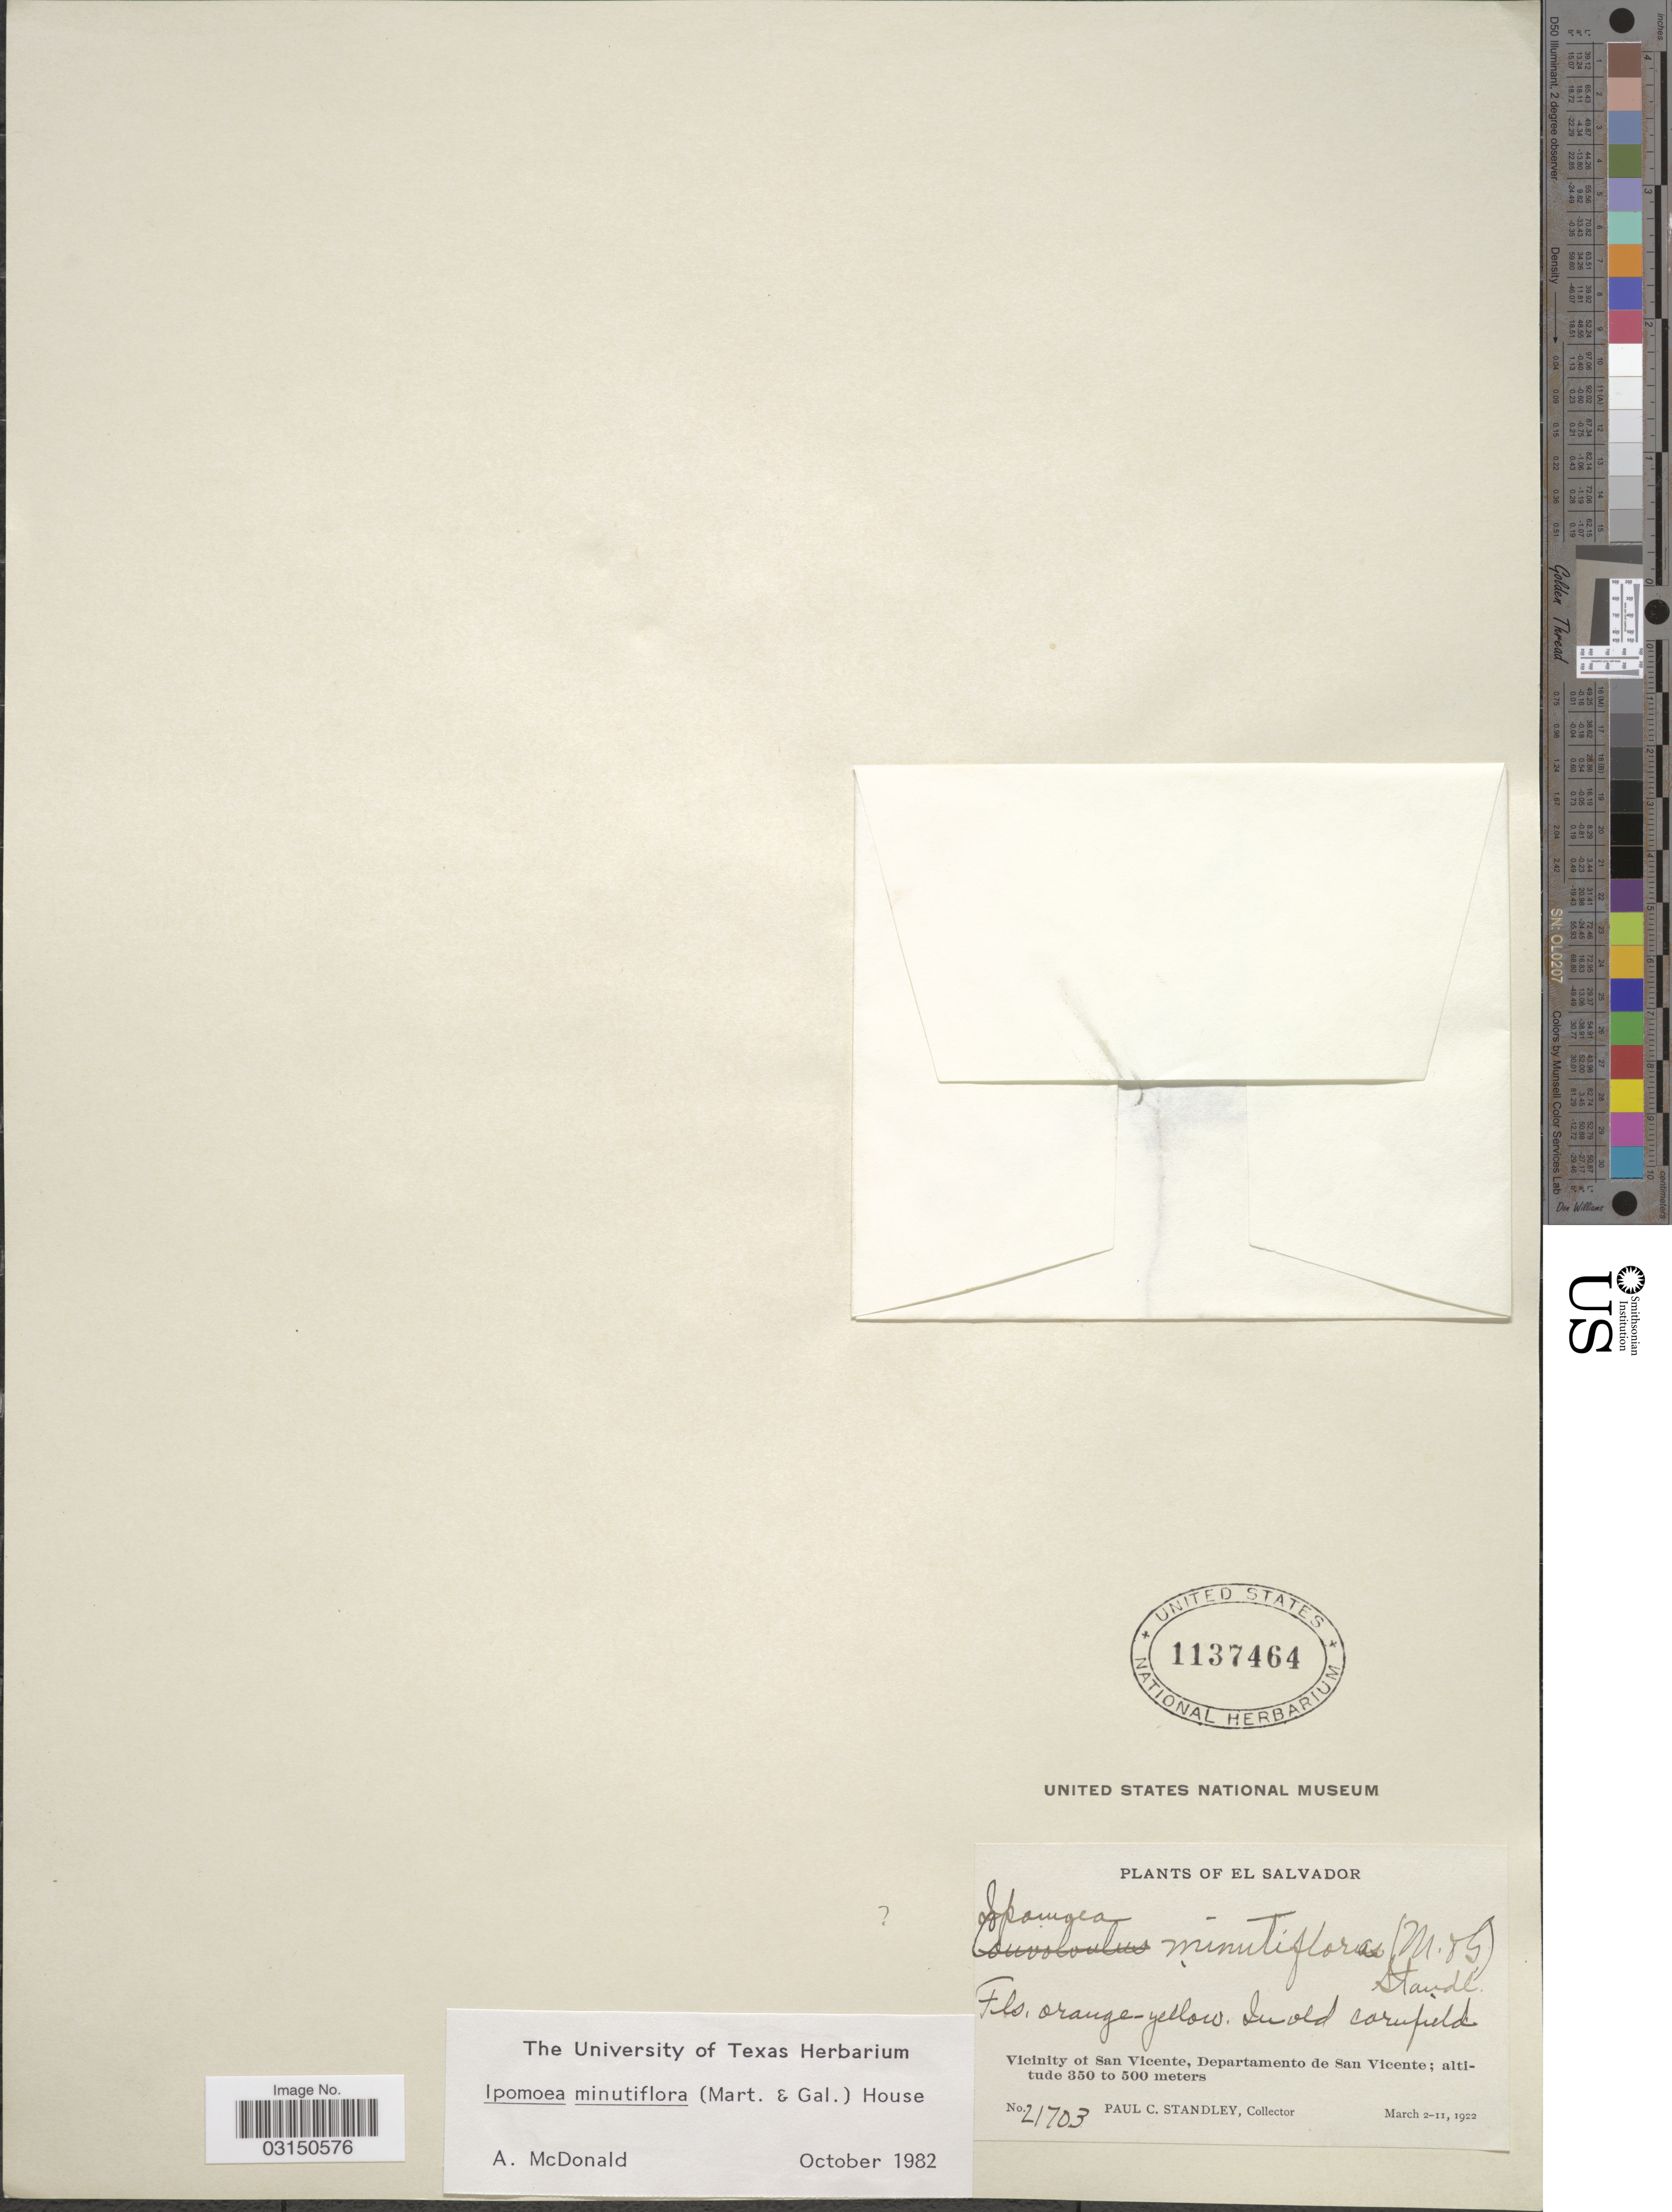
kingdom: Plantae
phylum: Tracheophyta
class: Magnoliopsida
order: Solanales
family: Convolvulaceae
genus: Ipomoea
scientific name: Ipomoea minutiflora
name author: (M. Martens) House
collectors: P. C. Standley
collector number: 21703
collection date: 1922-03-02/1922-03-11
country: El Salvador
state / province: San Vincente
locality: Vicinity of San Vicente, Departamento de San Vicente.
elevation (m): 350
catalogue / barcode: US 1137464